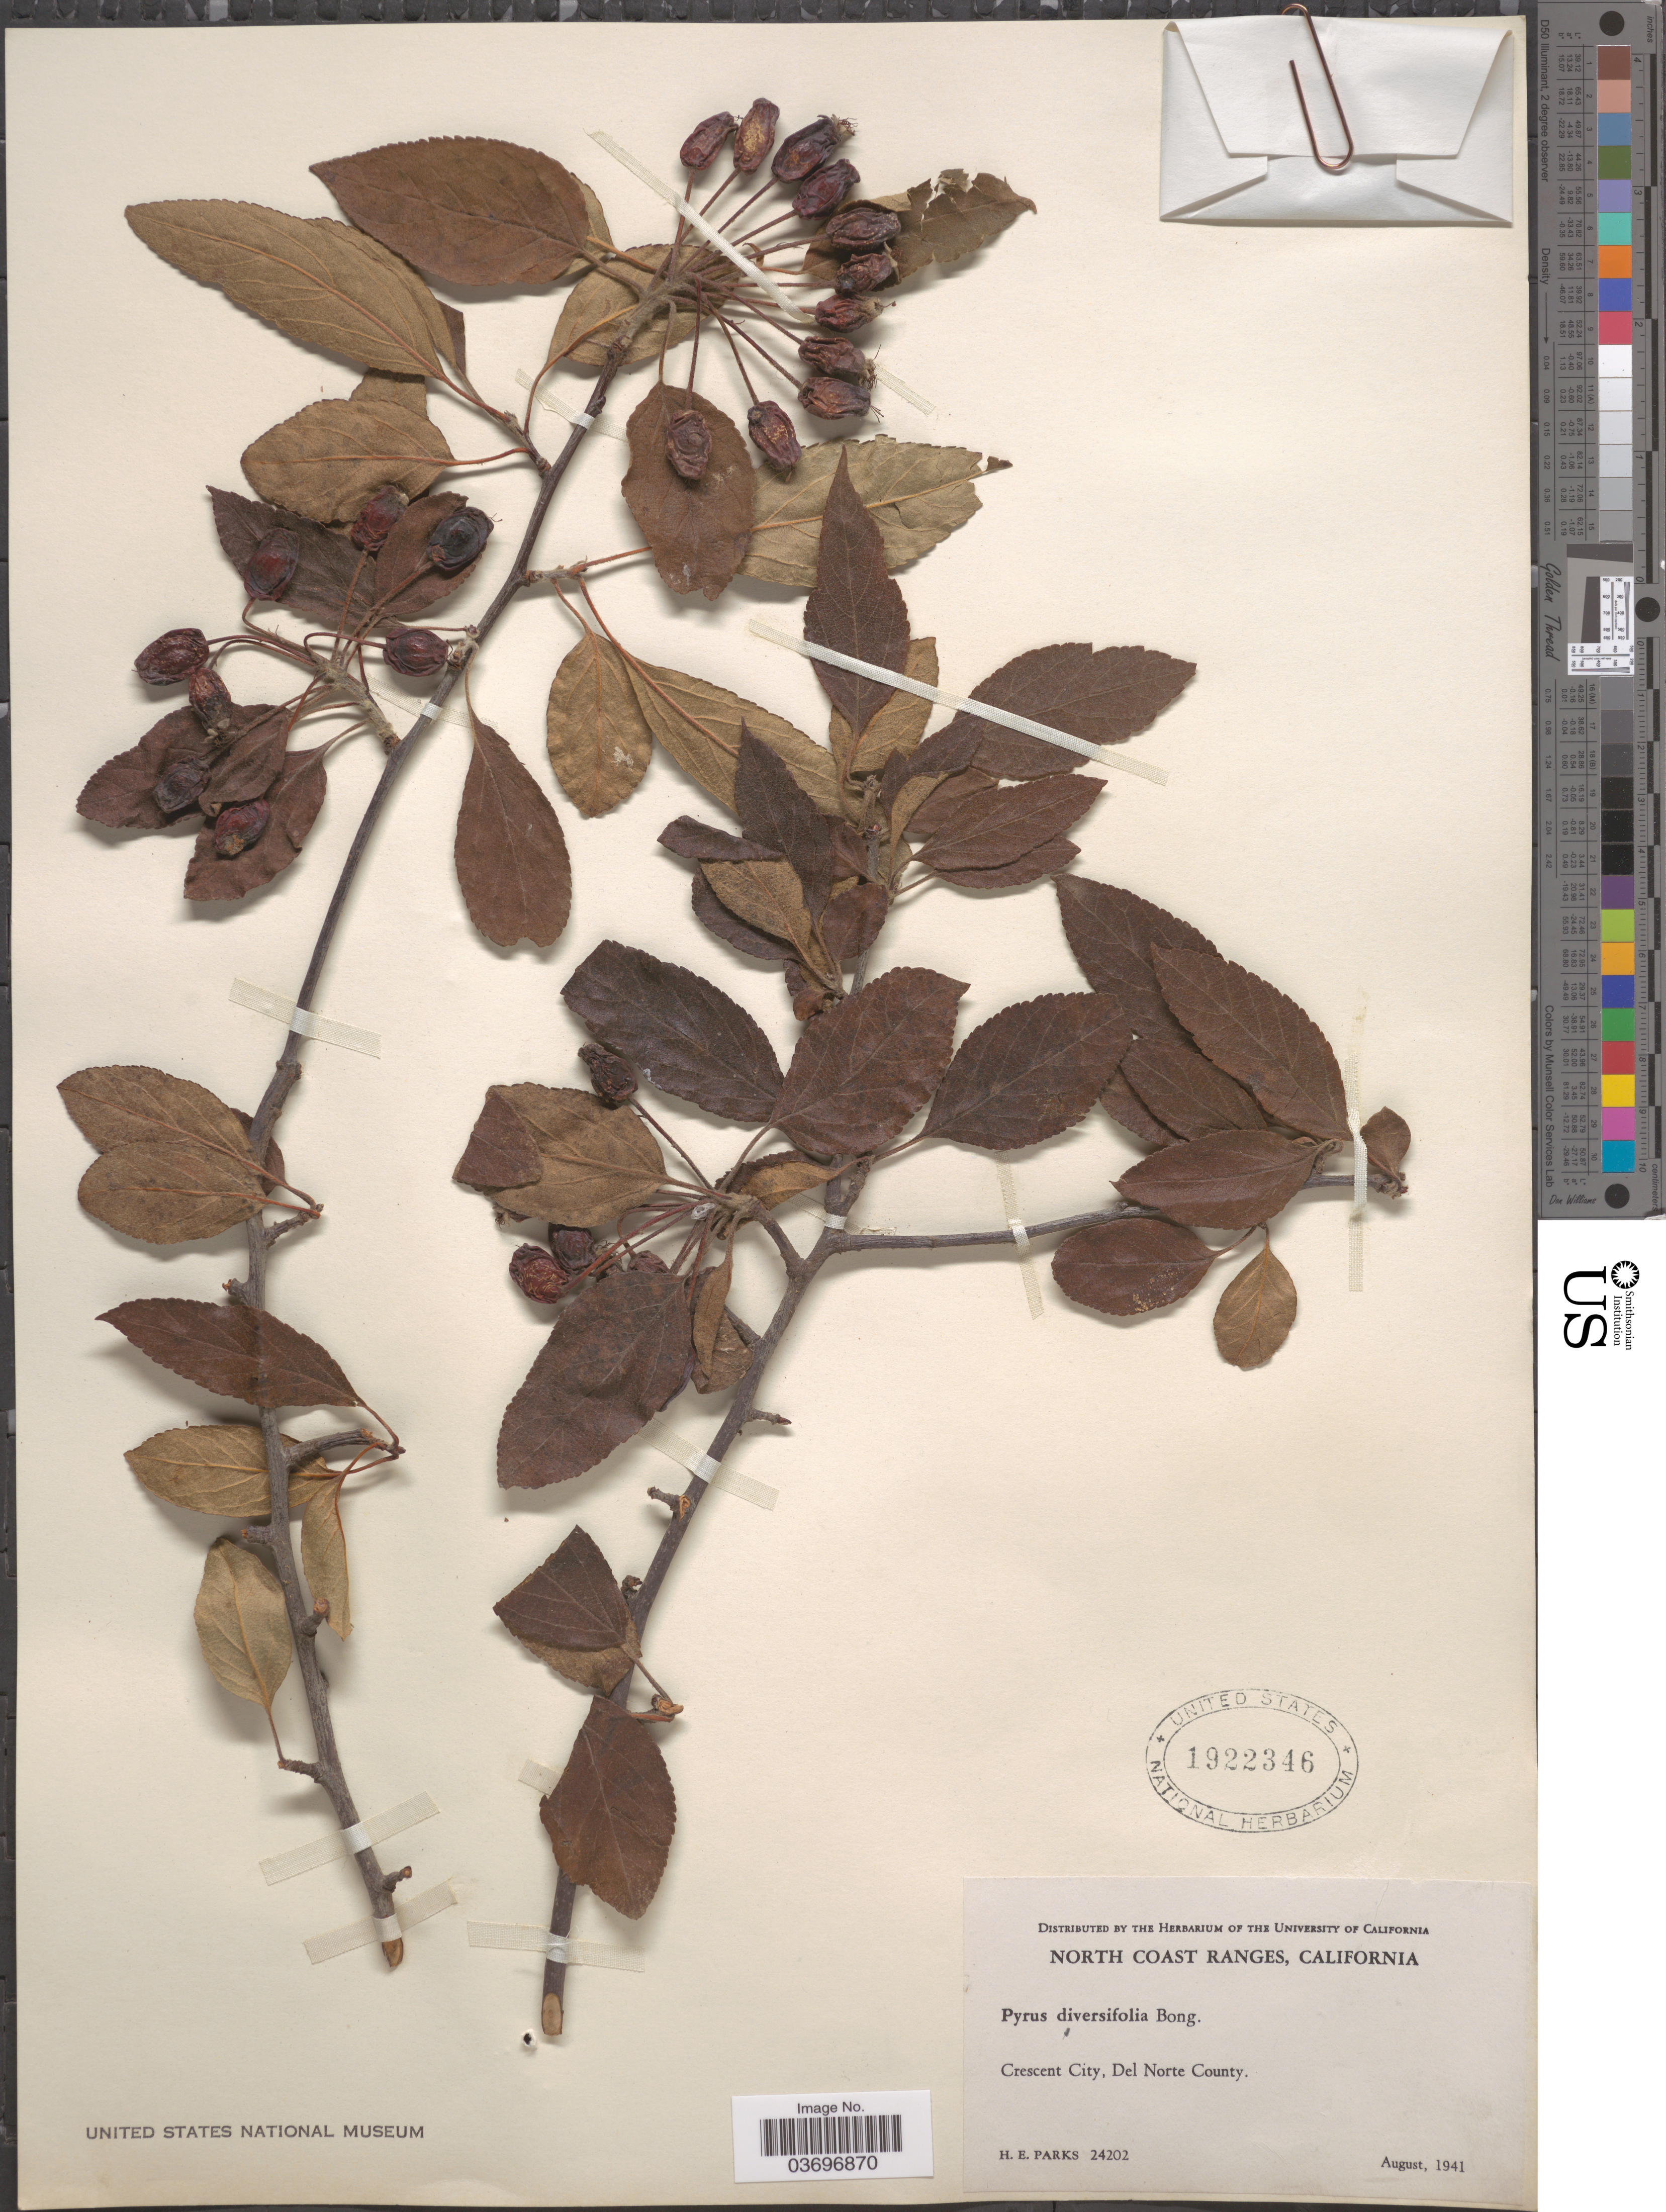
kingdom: Plantae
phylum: Tracheophyta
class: Magnoliopsida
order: Rosales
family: Rosaceae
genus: Malus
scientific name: Malus fusca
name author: (Raf.) C.K. Schneid.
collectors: H. E. Parks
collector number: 24202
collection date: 1941-08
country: United States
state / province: California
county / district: Del Norte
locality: North Coast Ranges. Crescent City, Del Norte County.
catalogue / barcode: US 1922346